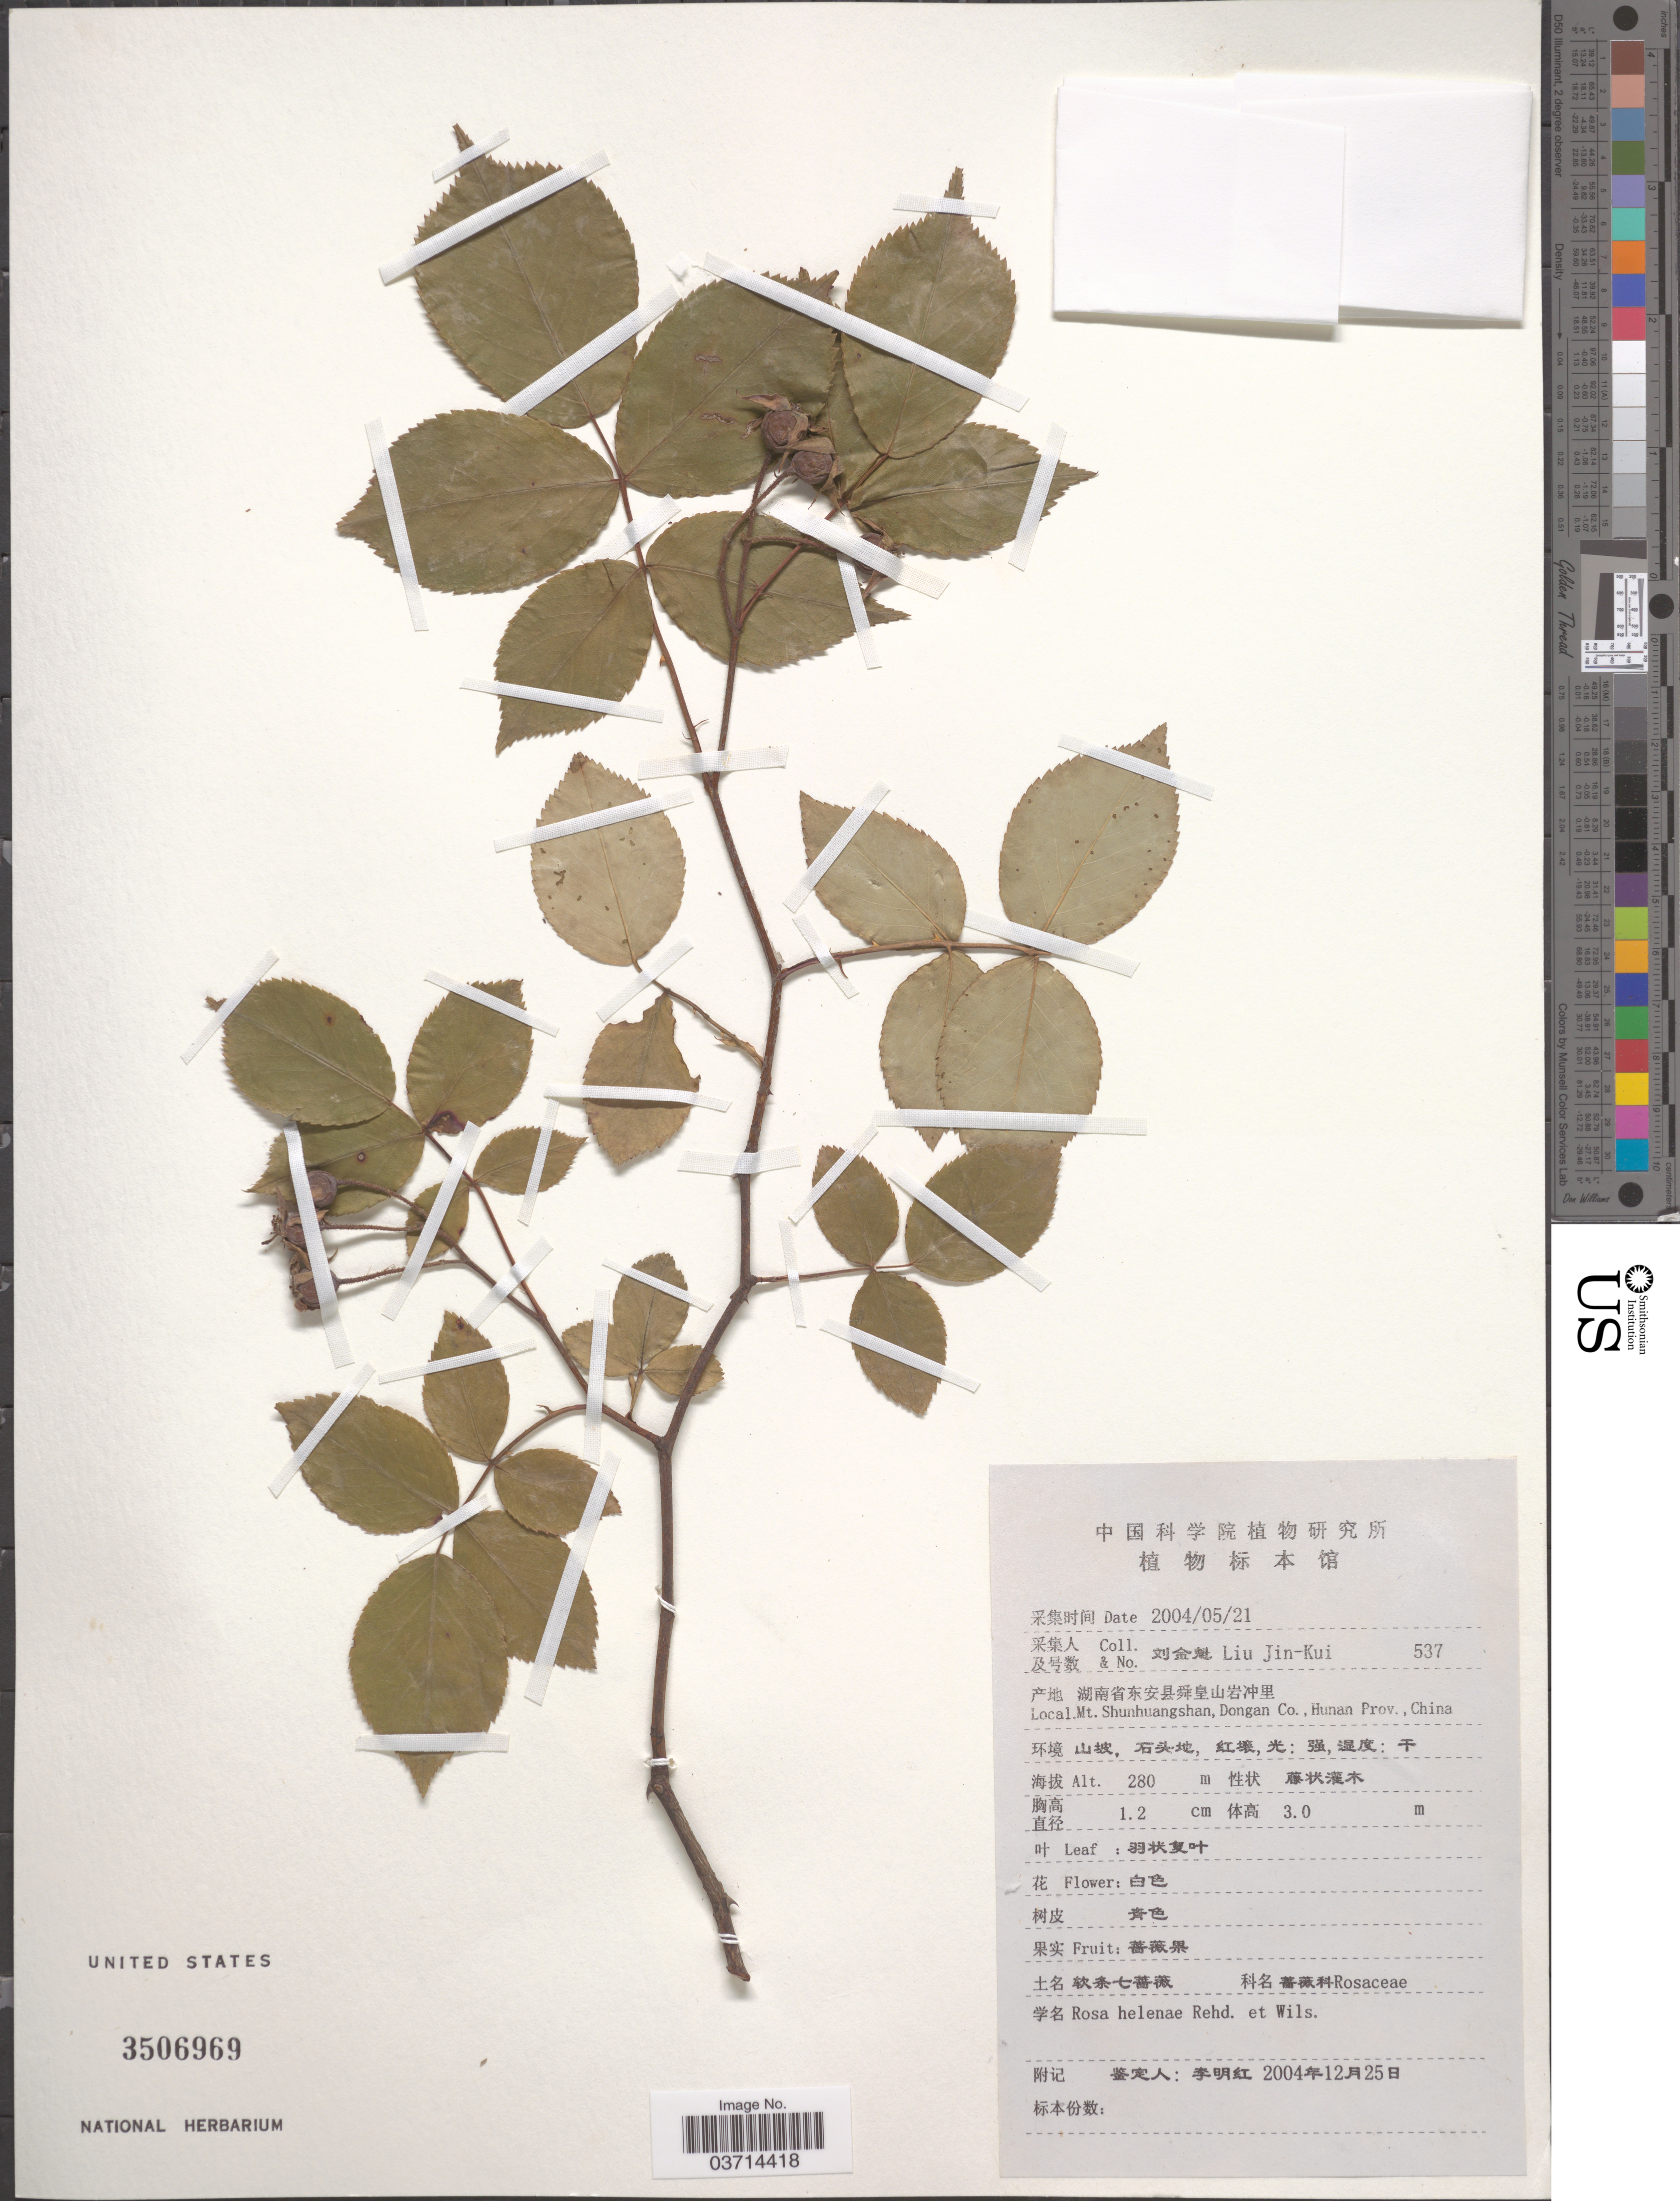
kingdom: Plantae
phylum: Tracheophyta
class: Magnoliopsida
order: Rosales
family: Rosaceae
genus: Rosa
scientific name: Rosa helenae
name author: Rehder & E.H. Wilson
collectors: L. Jin-Kui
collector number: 537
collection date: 2004-05-21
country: China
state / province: Hunan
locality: Mt. Shunhuangshan, Dongan Co.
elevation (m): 280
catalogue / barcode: US 3506969